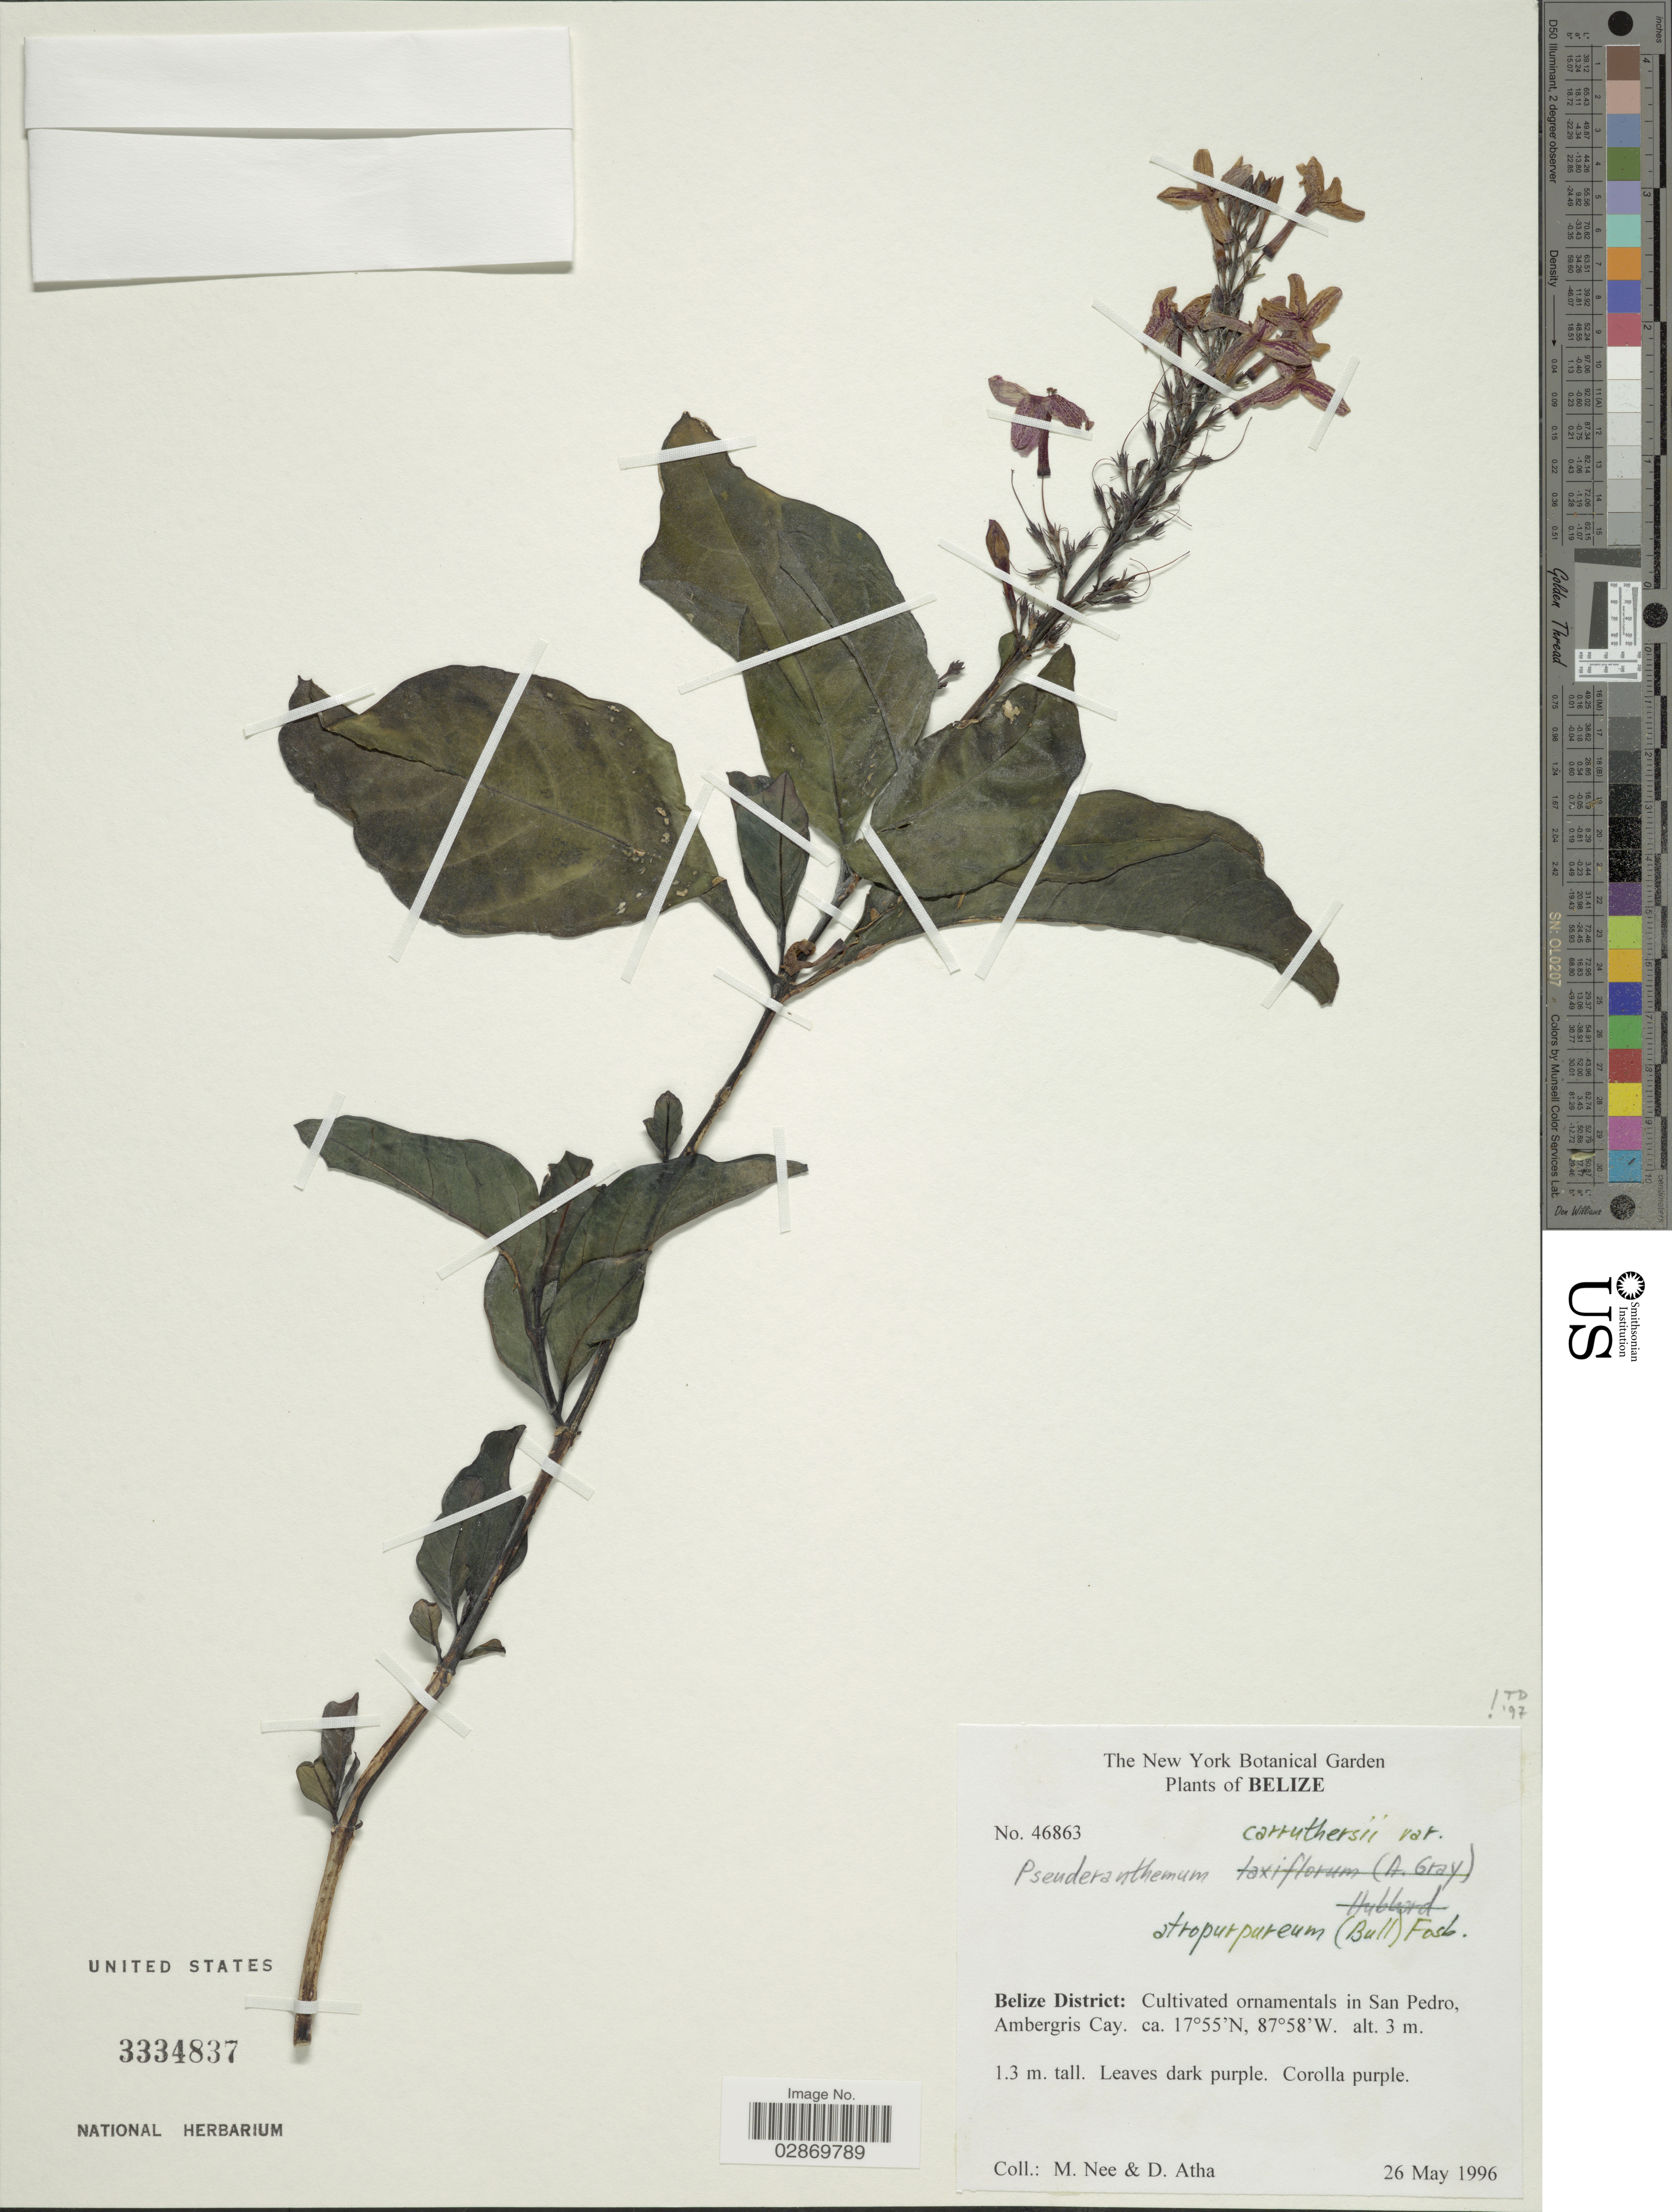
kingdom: Plantae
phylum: Tracheophyta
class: Magnoliopsida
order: Lamiales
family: Acanthaceae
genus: Pseuderanthemum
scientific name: Pseuderanthemum atropurpureum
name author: (W. Bull) L.H. Bailey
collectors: M. Nee & D. Atha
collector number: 46863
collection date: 1996-05-26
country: Belize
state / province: Belize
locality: Belize District, Cultivated ornamentals in San Pedro, Ambergris Cay.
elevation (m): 3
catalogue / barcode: US 3334837